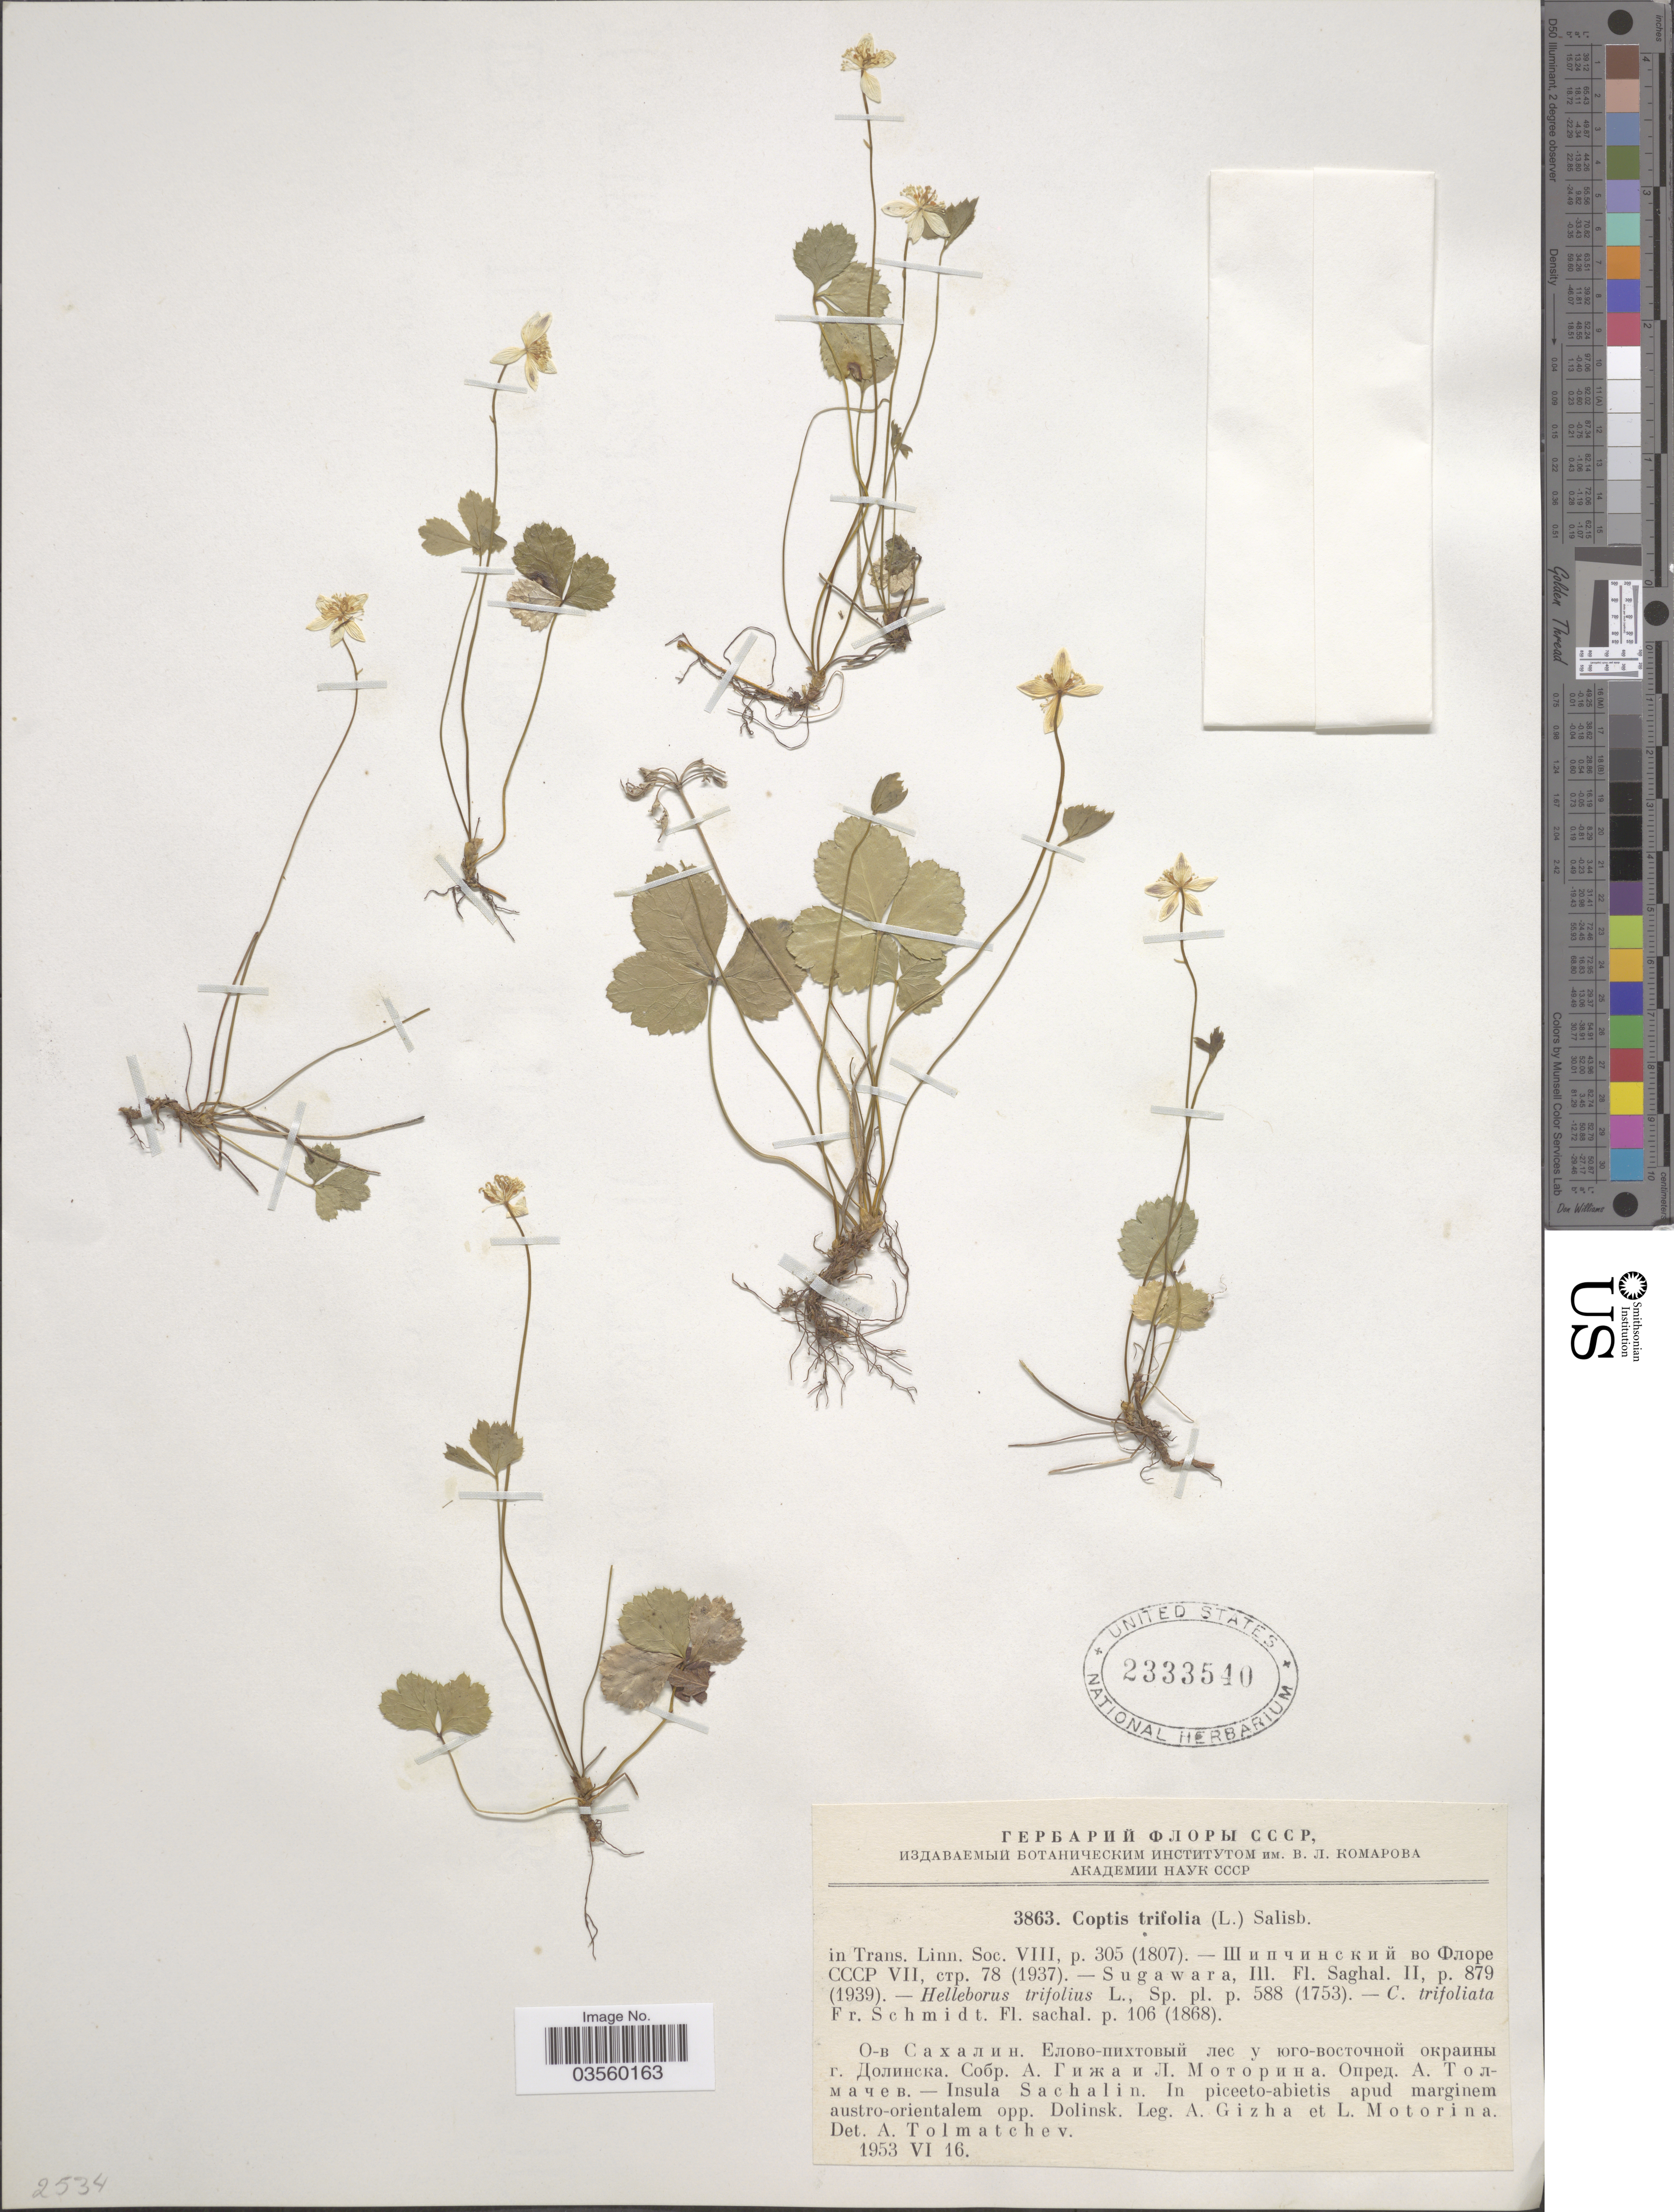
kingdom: Plantae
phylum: Tracheophyta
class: Magnoliopsida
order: Ranunculales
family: Ranunculaceae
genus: Coptis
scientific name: Coptis trifolia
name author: (L.) Salisb.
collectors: A. Gizha & L. Motorina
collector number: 3863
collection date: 1953-06-16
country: Russian Federation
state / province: Sakhalin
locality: Insula Sachalin. In piceeto-abietis apud marginem austro-orientalem opp. Dolinsk.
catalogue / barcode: US 2333540